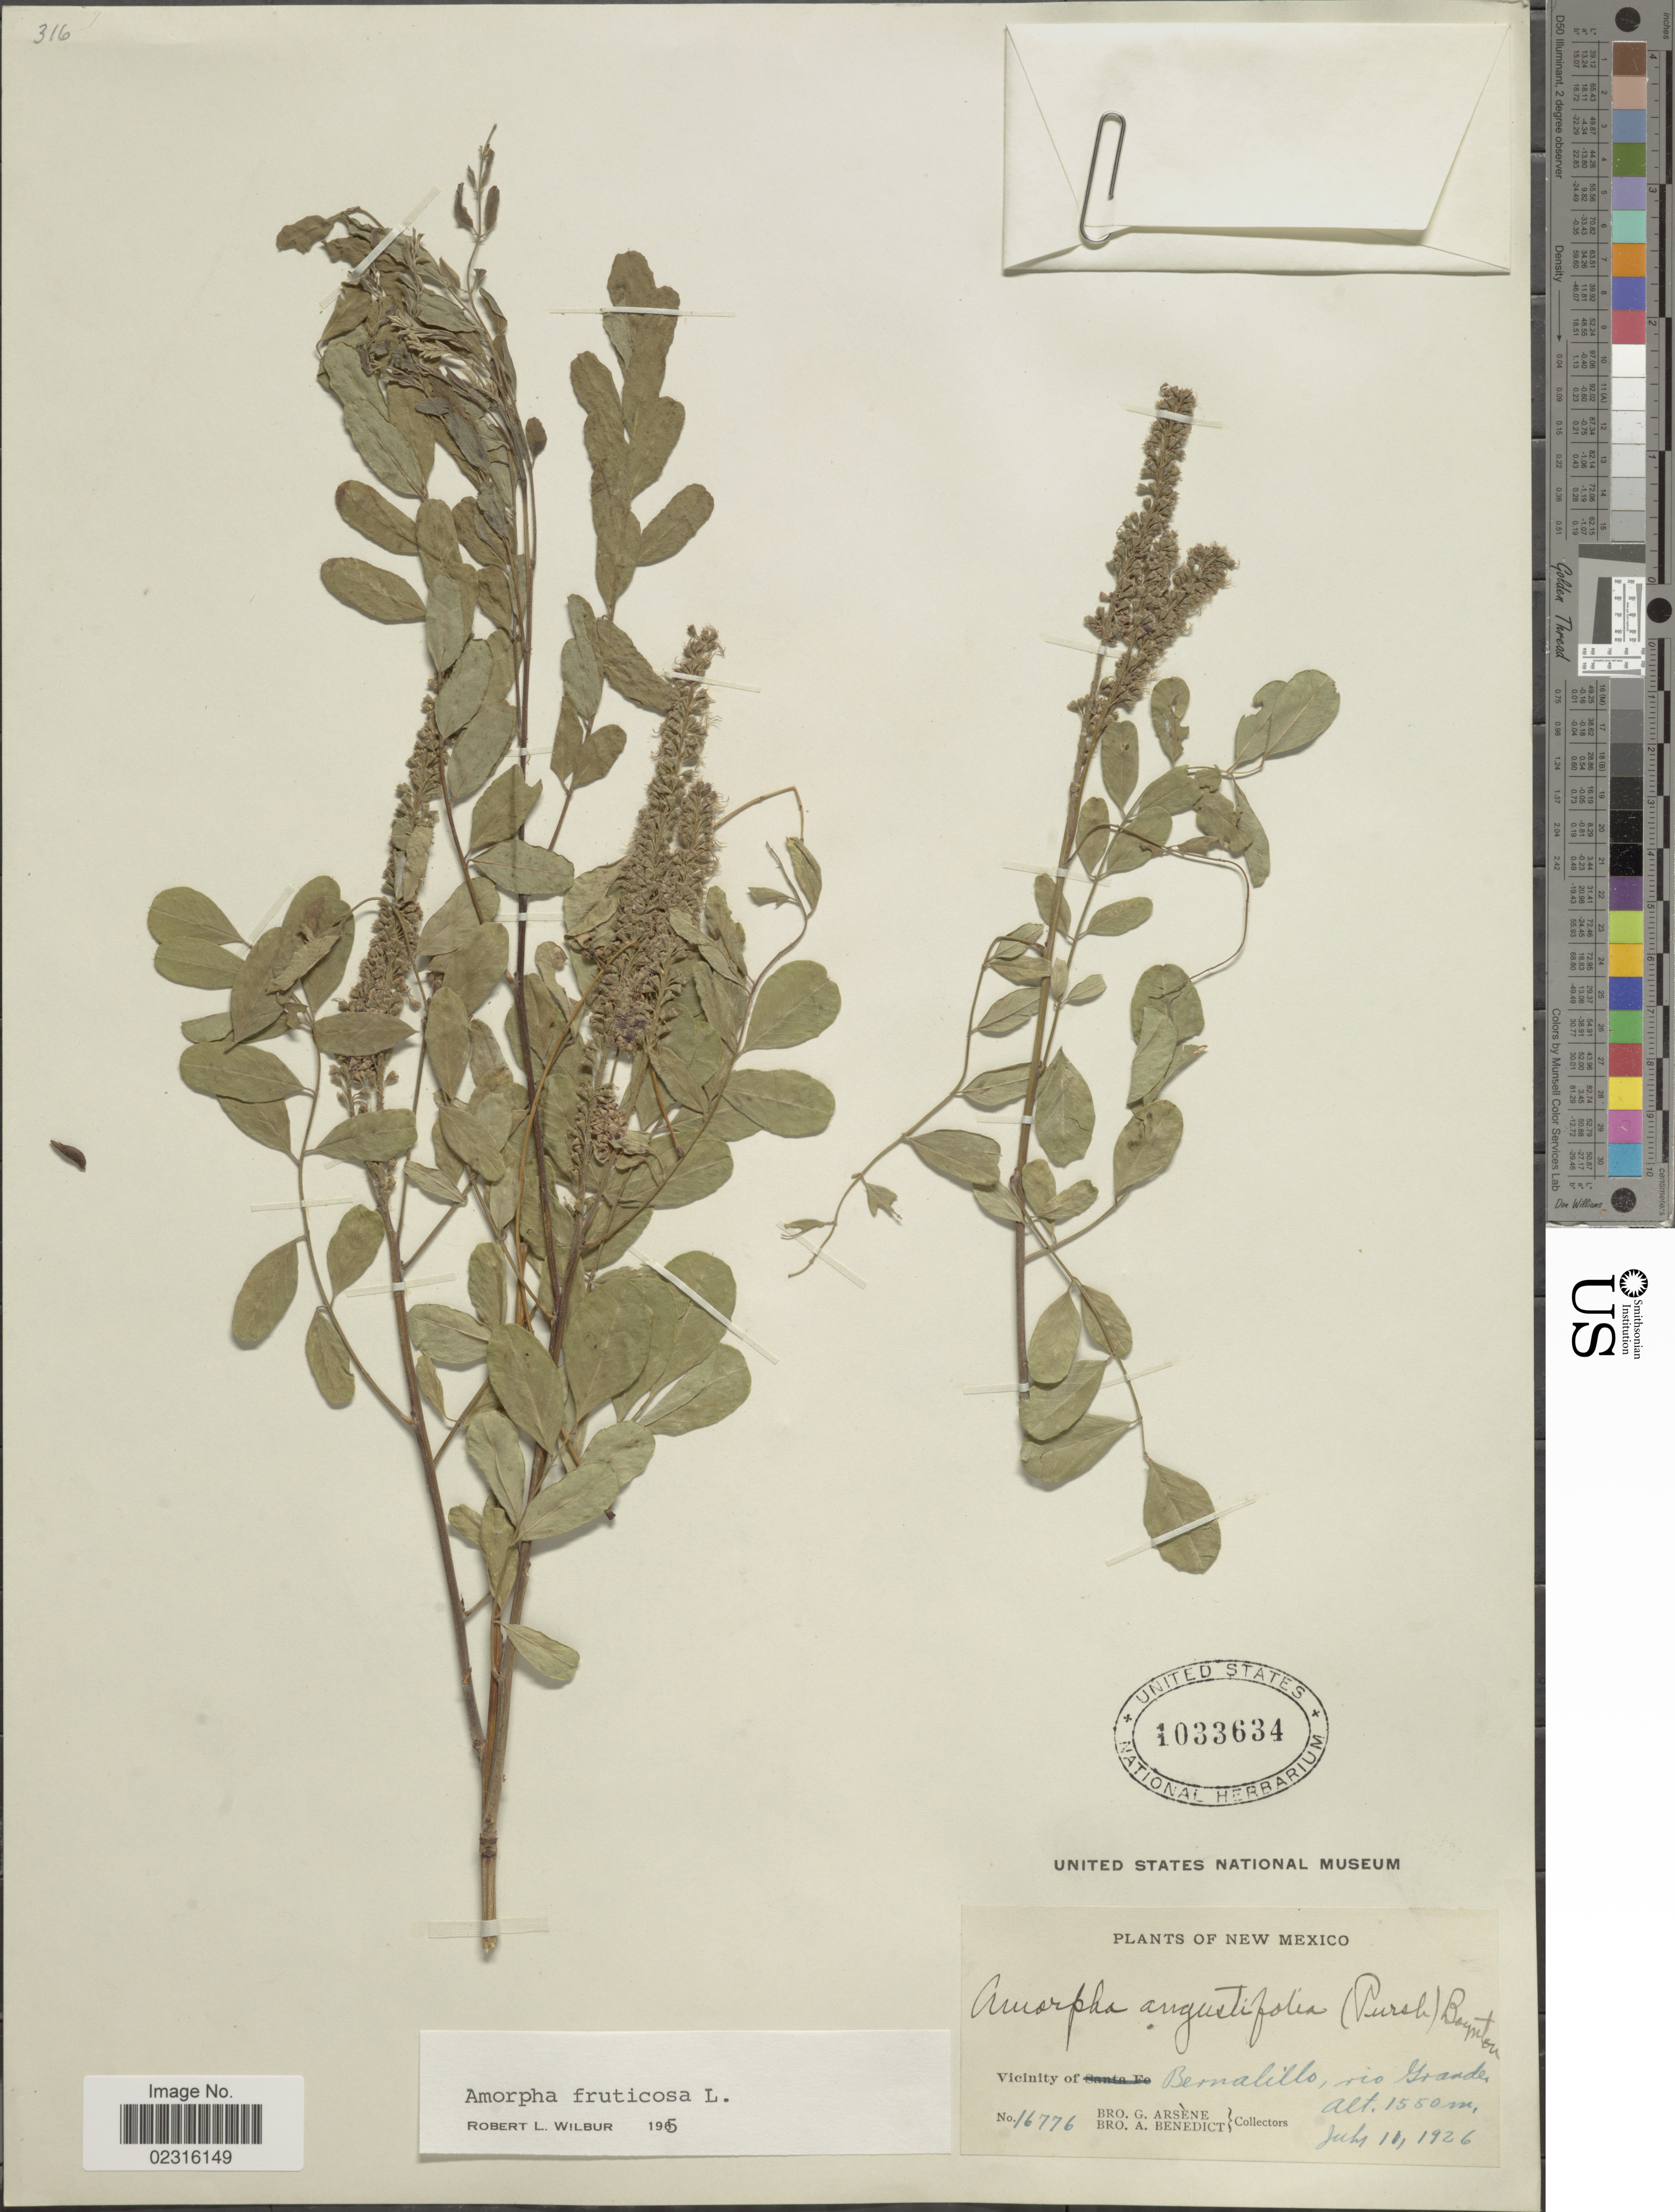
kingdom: Plantae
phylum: Tracheophyta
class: Magnoliopsida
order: Fabales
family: Fabaceae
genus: Amorpha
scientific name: Amorpha fruticosa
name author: L.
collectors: Bro. G. Arsène & Bro. A. Benedict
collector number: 16776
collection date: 1926-07-11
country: United States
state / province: New Mexico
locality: Vicinity of Bernalillo, Rio Grande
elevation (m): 1550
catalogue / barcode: US 1033634